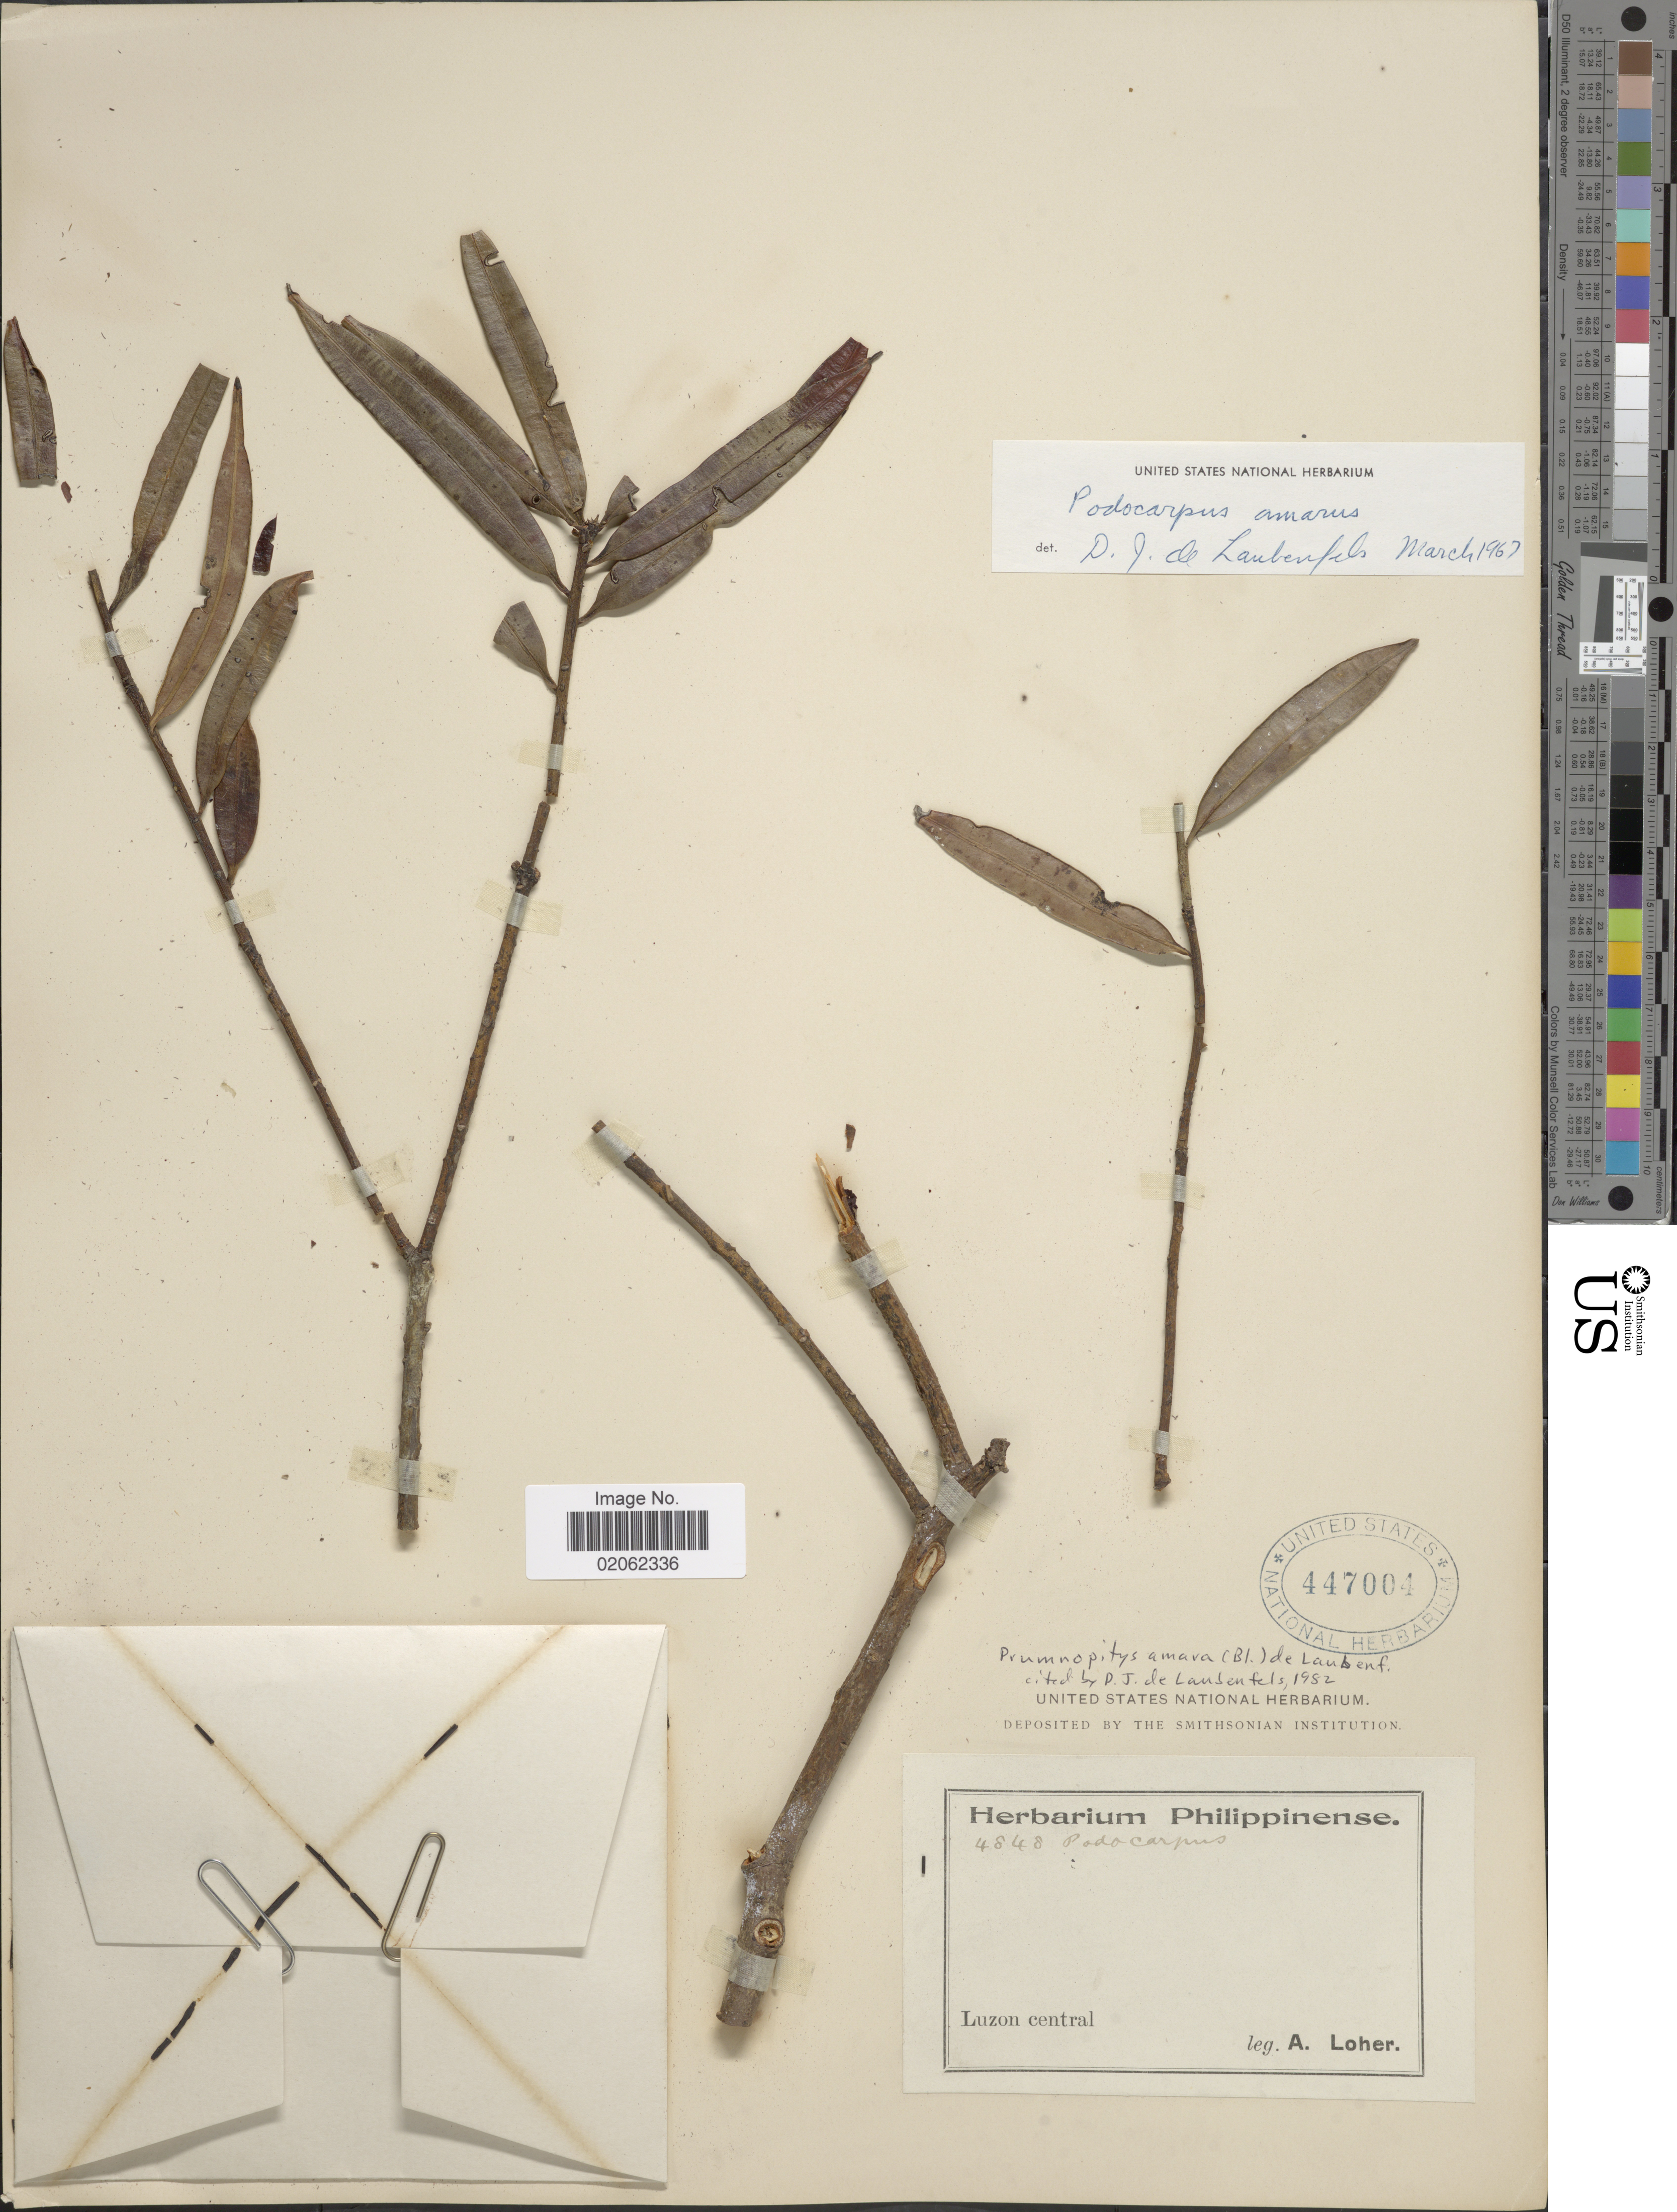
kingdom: Plantae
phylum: Tracheophyta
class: Pinopsida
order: Pinales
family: Podocarpaceae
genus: Prumnopitys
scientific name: Prumnopitys amara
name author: (Blume) de Laub.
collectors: A. Loher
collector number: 4848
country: Philippines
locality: Luzon central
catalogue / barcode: US 447004